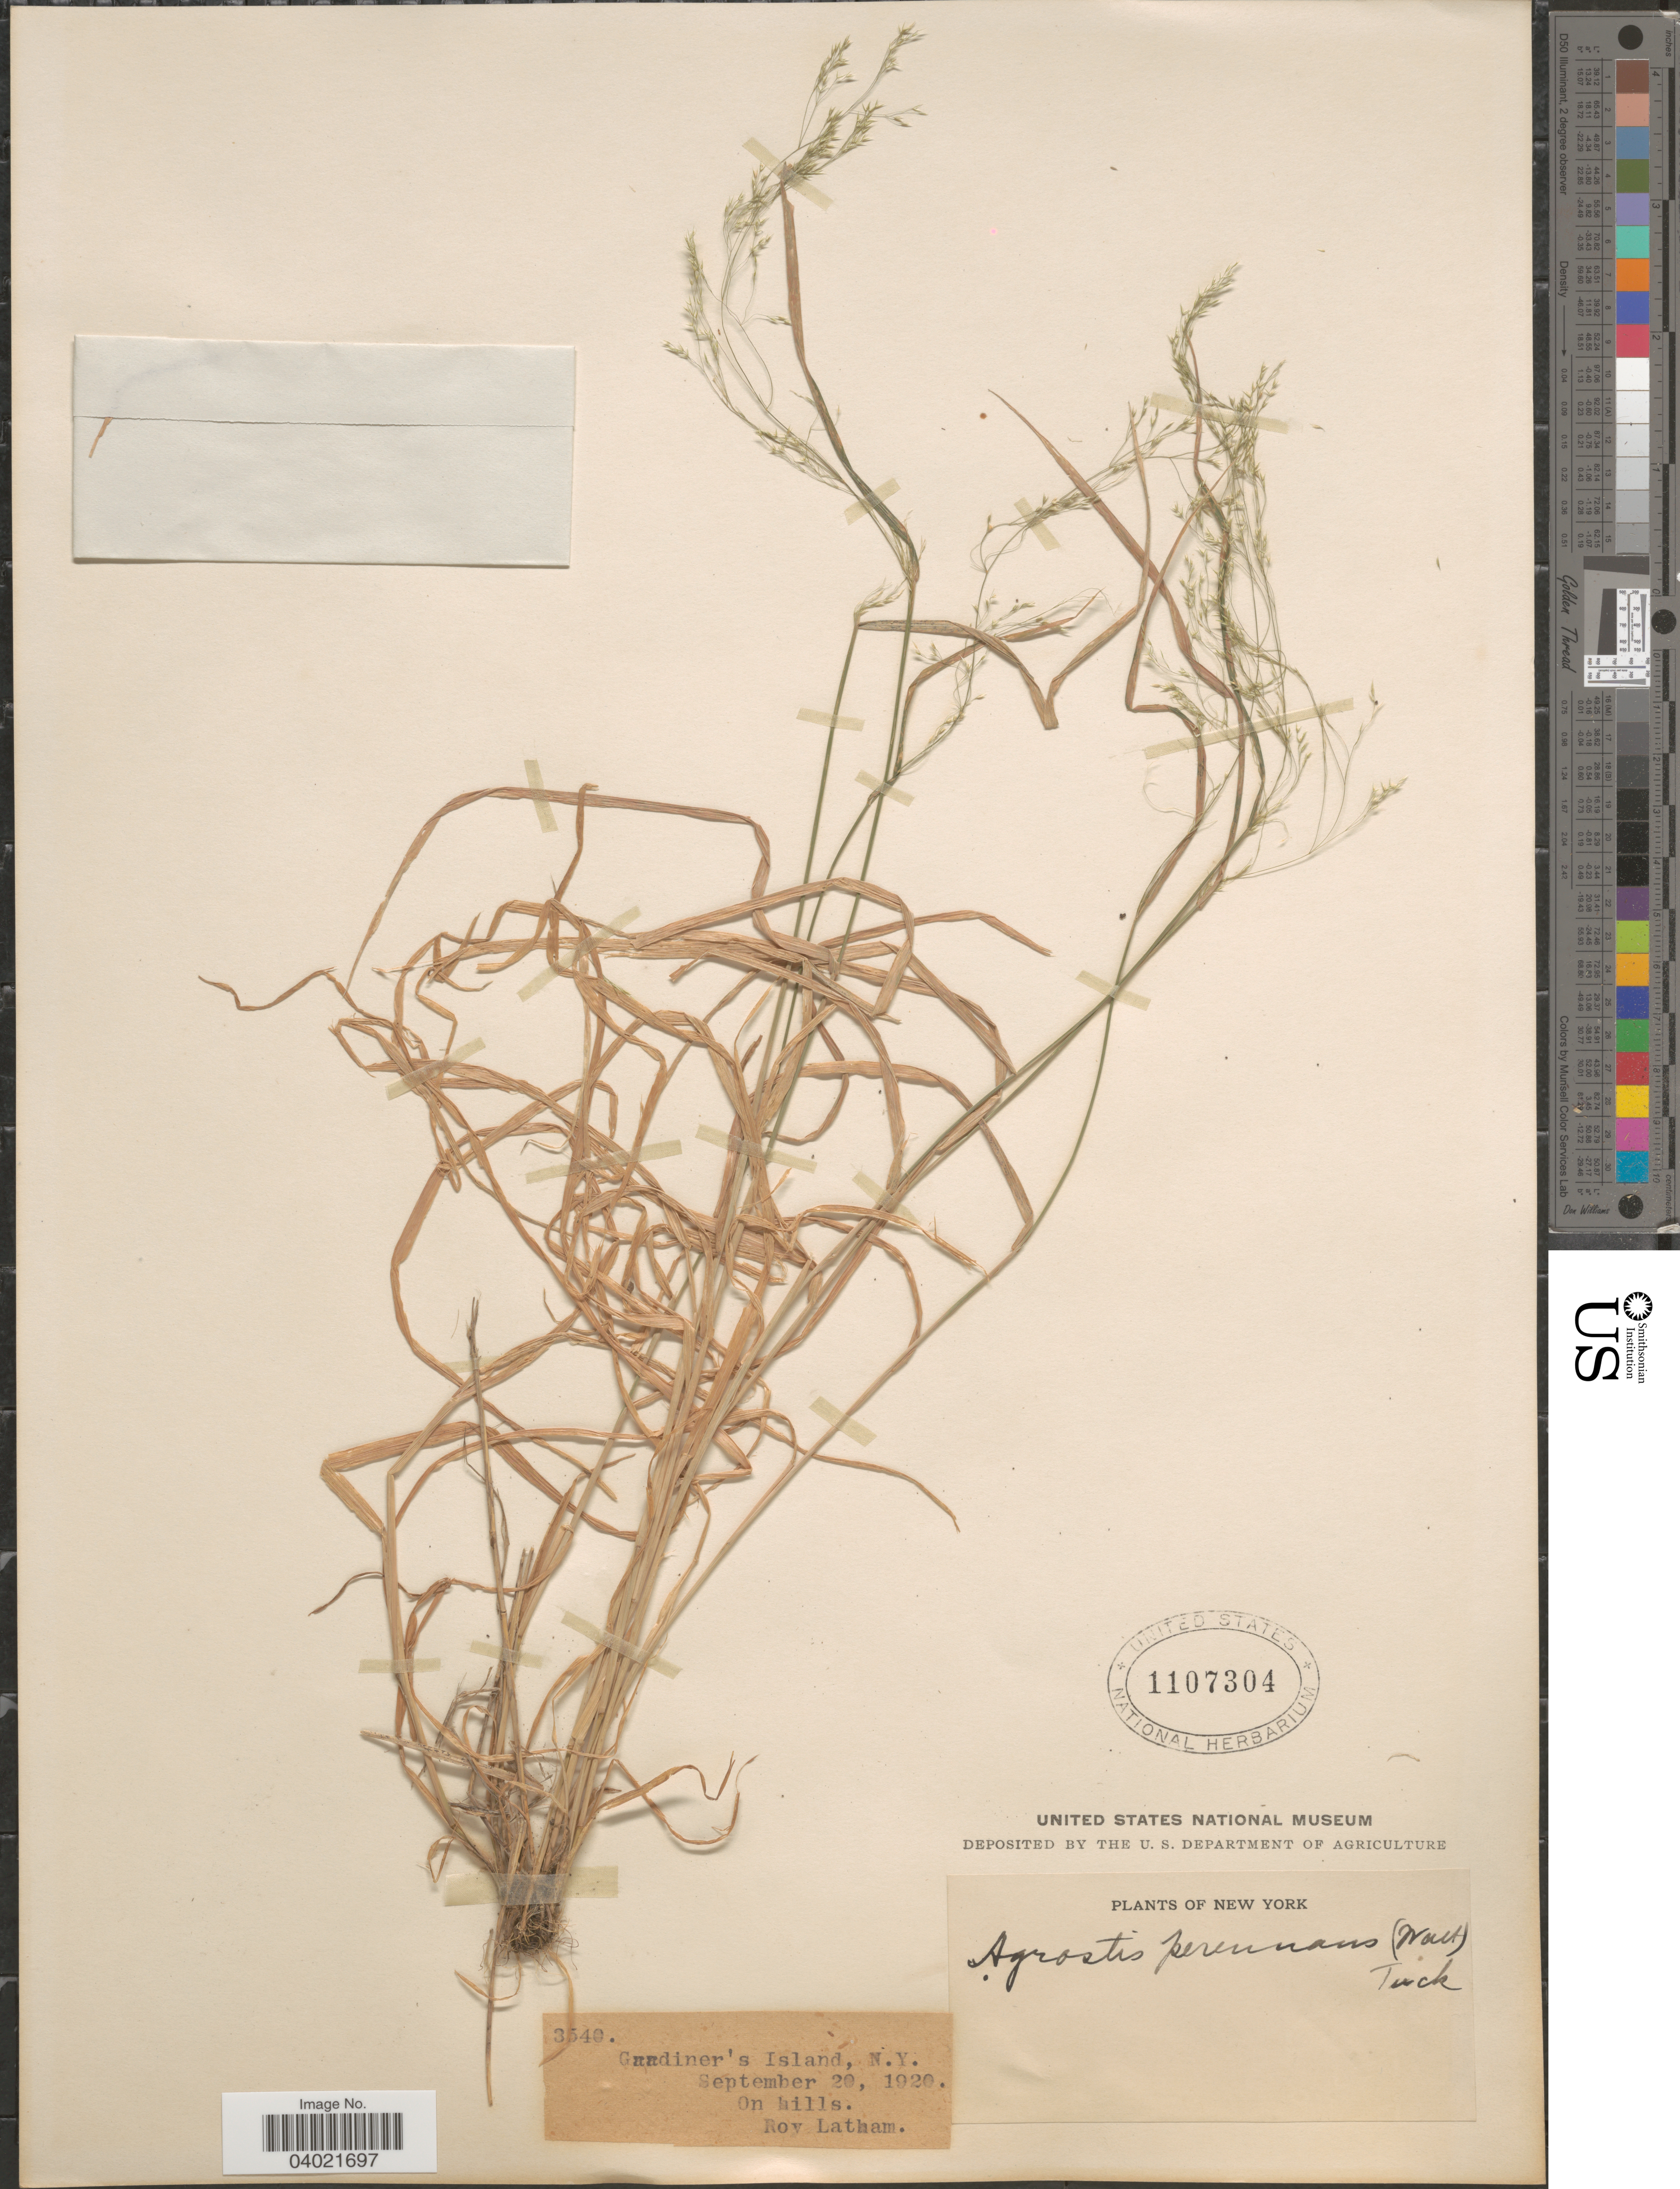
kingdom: Plantae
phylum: Tracheophyta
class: Liliopsida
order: Poales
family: Poaceae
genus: Agrostis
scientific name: Agrostis perennans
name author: (Walter) Tuck.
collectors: R. Latham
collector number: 3540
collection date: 1920-09-20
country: United States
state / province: New York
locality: Gardiner's Island.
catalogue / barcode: US 1107304